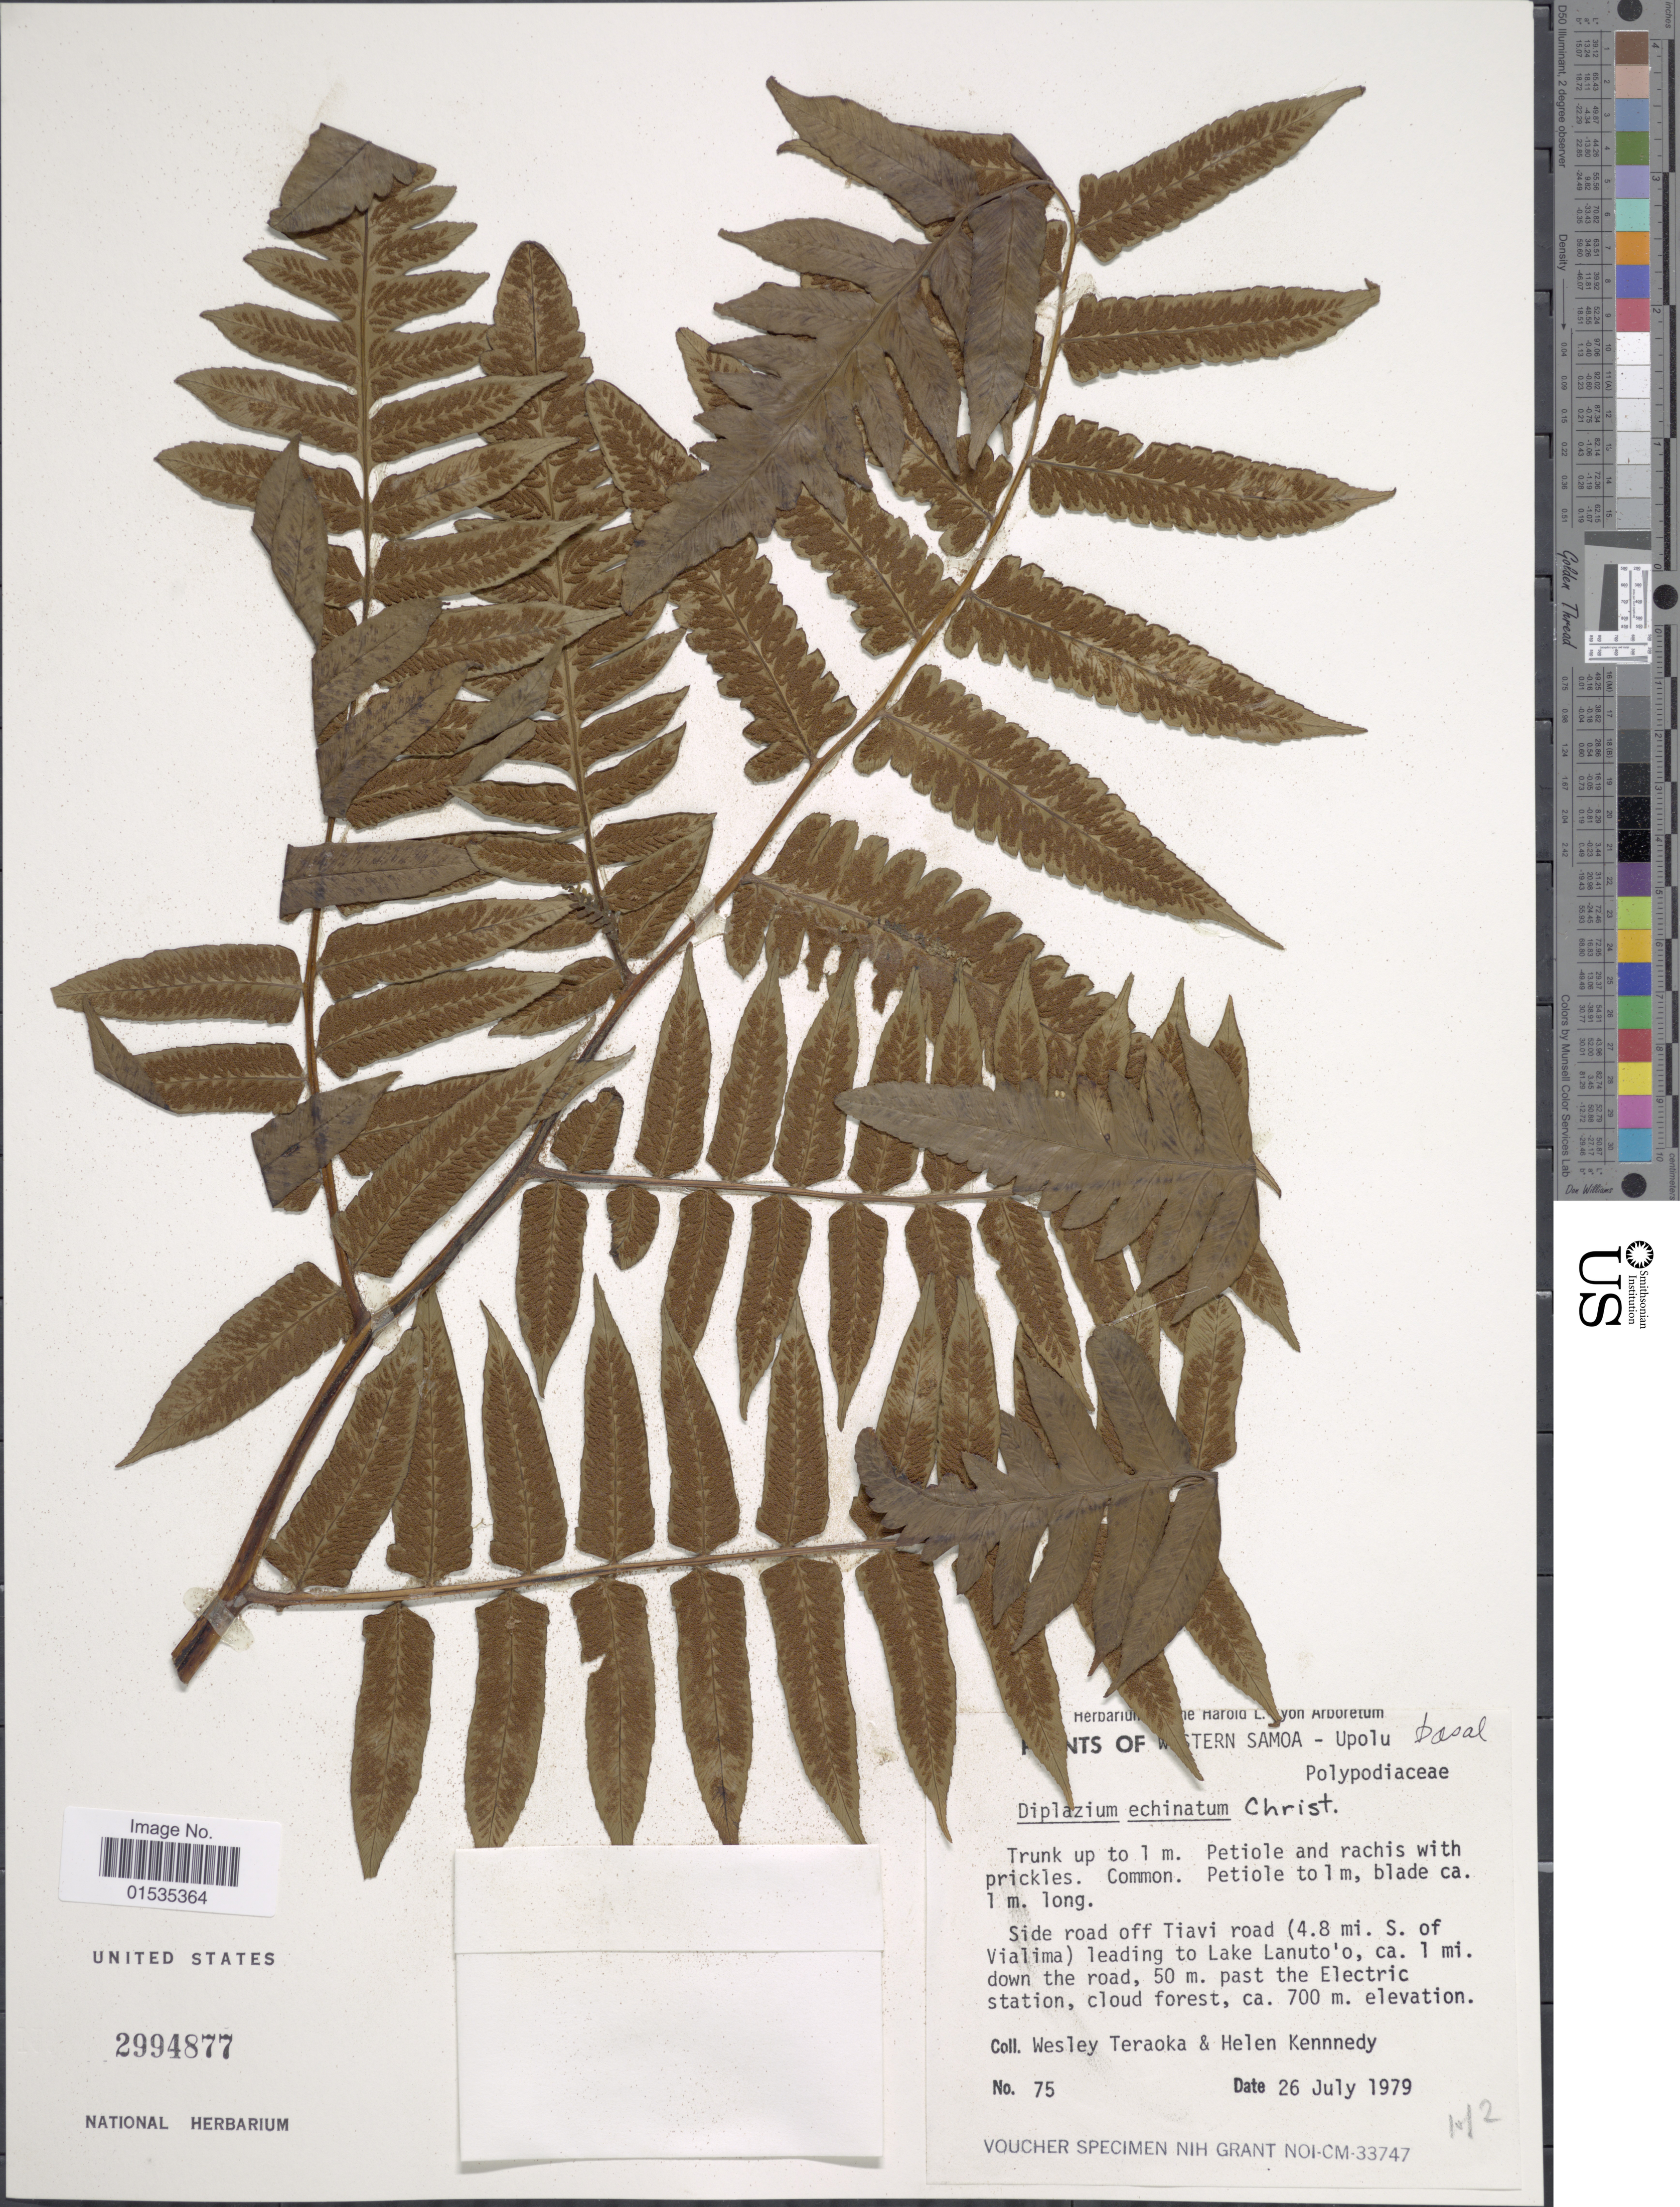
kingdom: Plantae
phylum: Tracheophyta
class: Polypodiopsida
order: Polypodiales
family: Athyriaceae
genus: Diplazium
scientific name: Diplazium echinatum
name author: C. Chr.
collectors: W. Teraoka & H. Kennedy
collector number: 75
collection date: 1979-07-26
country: Samoa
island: Upolu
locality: Side road off Tiavi road (4.8 mi. S. of Vialima) leading to Lake Lanuto'o, ca. 1 mi. down the road, 50 m. past the Electric station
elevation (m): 700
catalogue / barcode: US 2994877